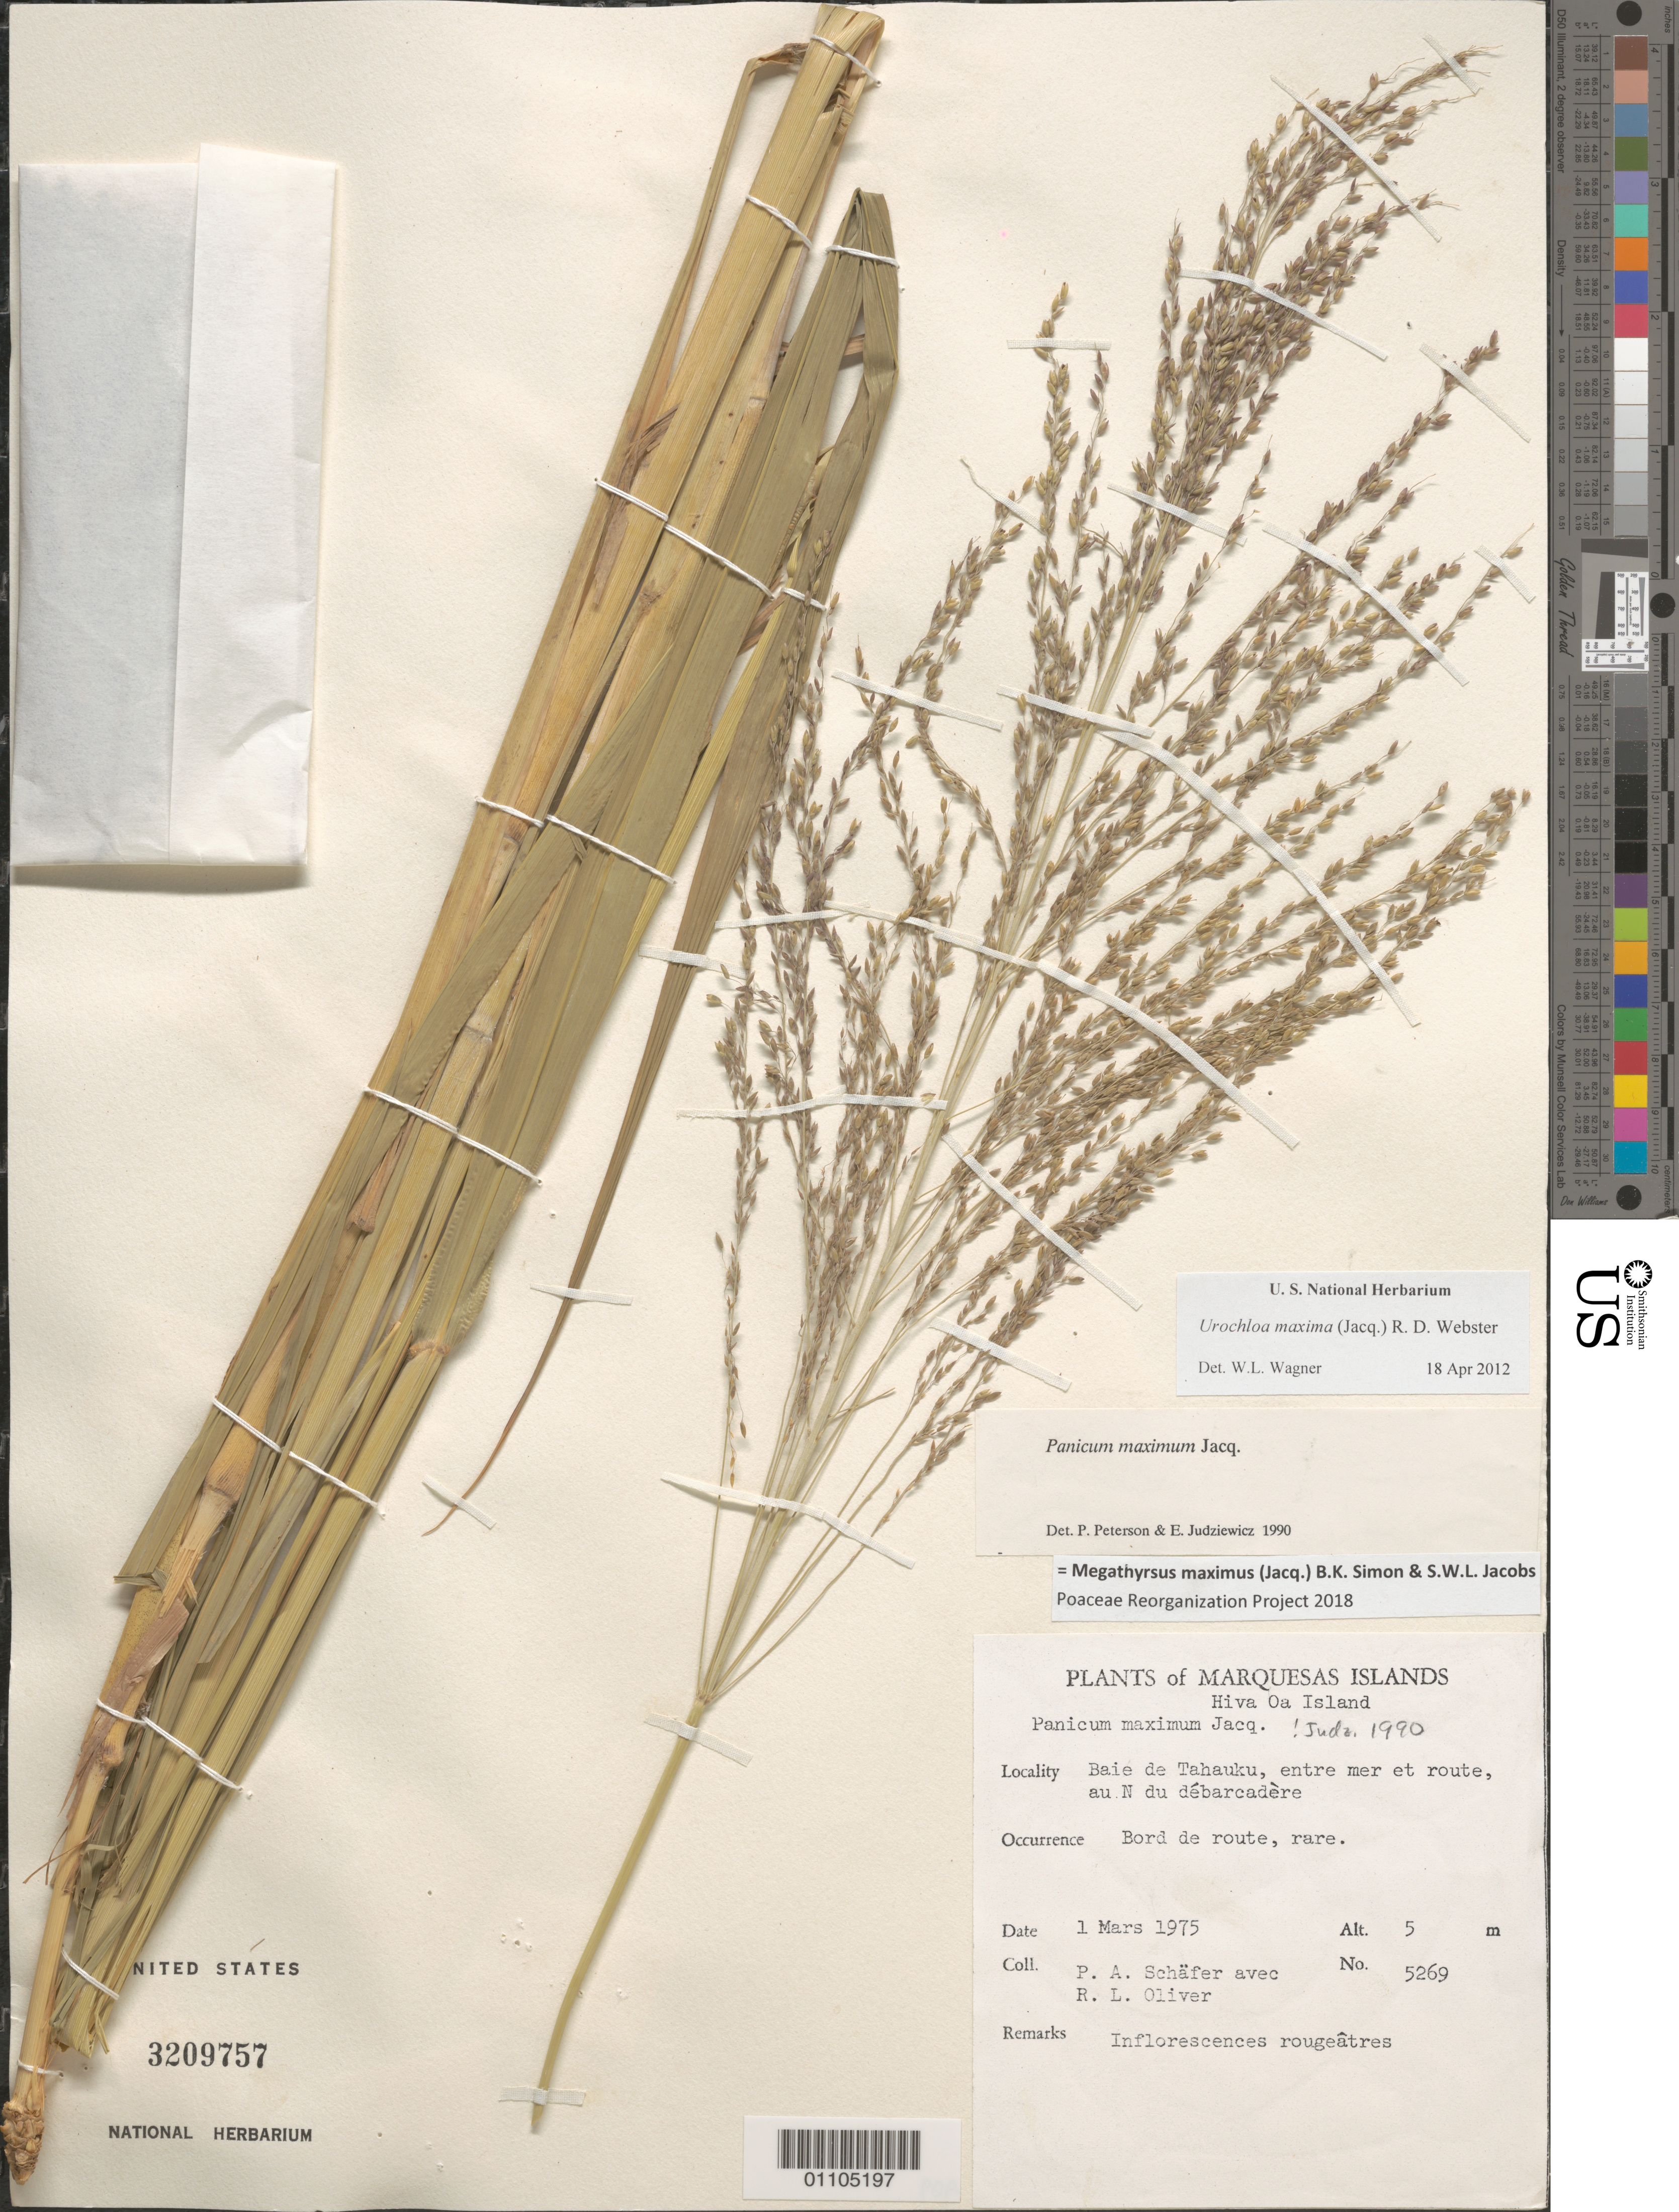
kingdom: Plantae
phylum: Tracheophyta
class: Liliopsida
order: Poales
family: Poaceae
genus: Megathyrsus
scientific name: Megathyrsus maximus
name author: (Jacq.) B.K. Simon & S.W.L. Jacobs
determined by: Poaceae Reorganization Project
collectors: P. A. Schäfer & R. L. Oliver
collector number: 5269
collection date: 1975-03-01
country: French Polynesia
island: Hiva Oa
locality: Baie de Tahauku entree mer et route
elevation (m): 5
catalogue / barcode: US 3209757